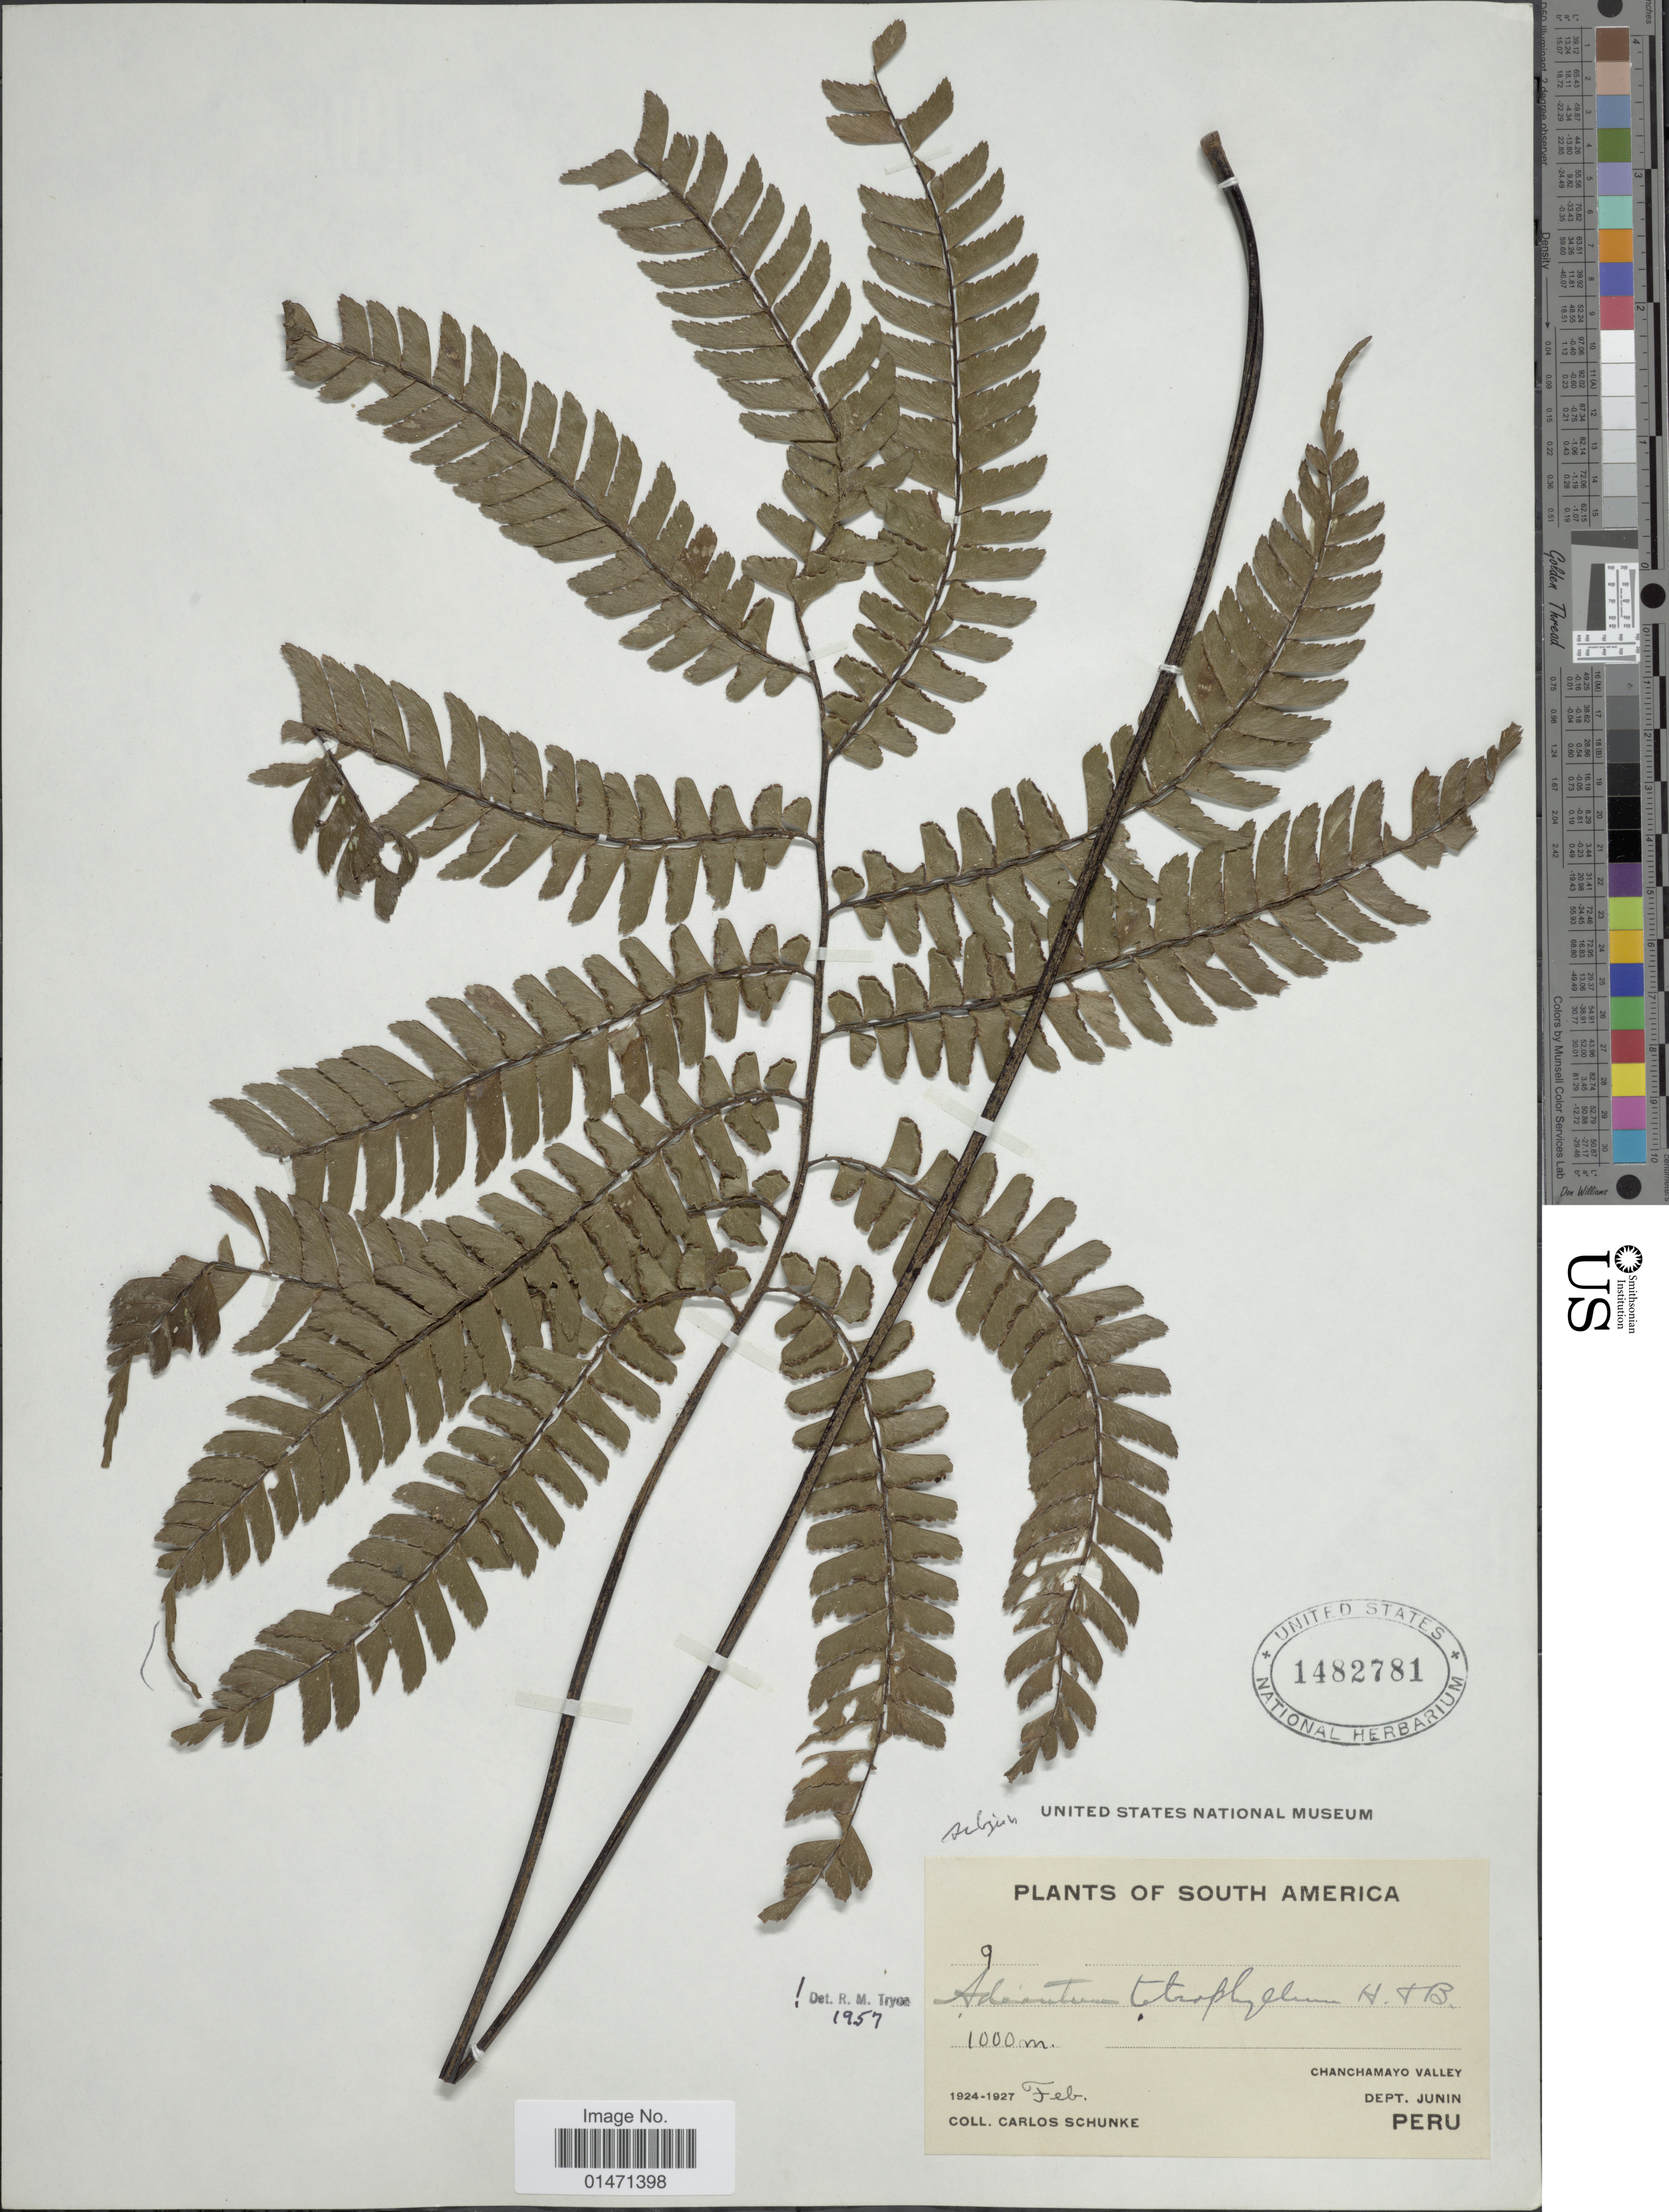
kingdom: Plantae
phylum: Tracheophyta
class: Polypodiopsida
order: Polypodiales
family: Pteridaceae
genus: Adiantum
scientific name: Adiantum rondonii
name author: A. Samp.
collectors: C. Schunke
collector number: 9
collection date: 1924-02/1927-02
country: Peru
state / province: Junín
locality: Plants of South America, Chanchamayo valley, dept. Junin, Peru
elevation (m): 1000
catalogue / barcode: US 1482781